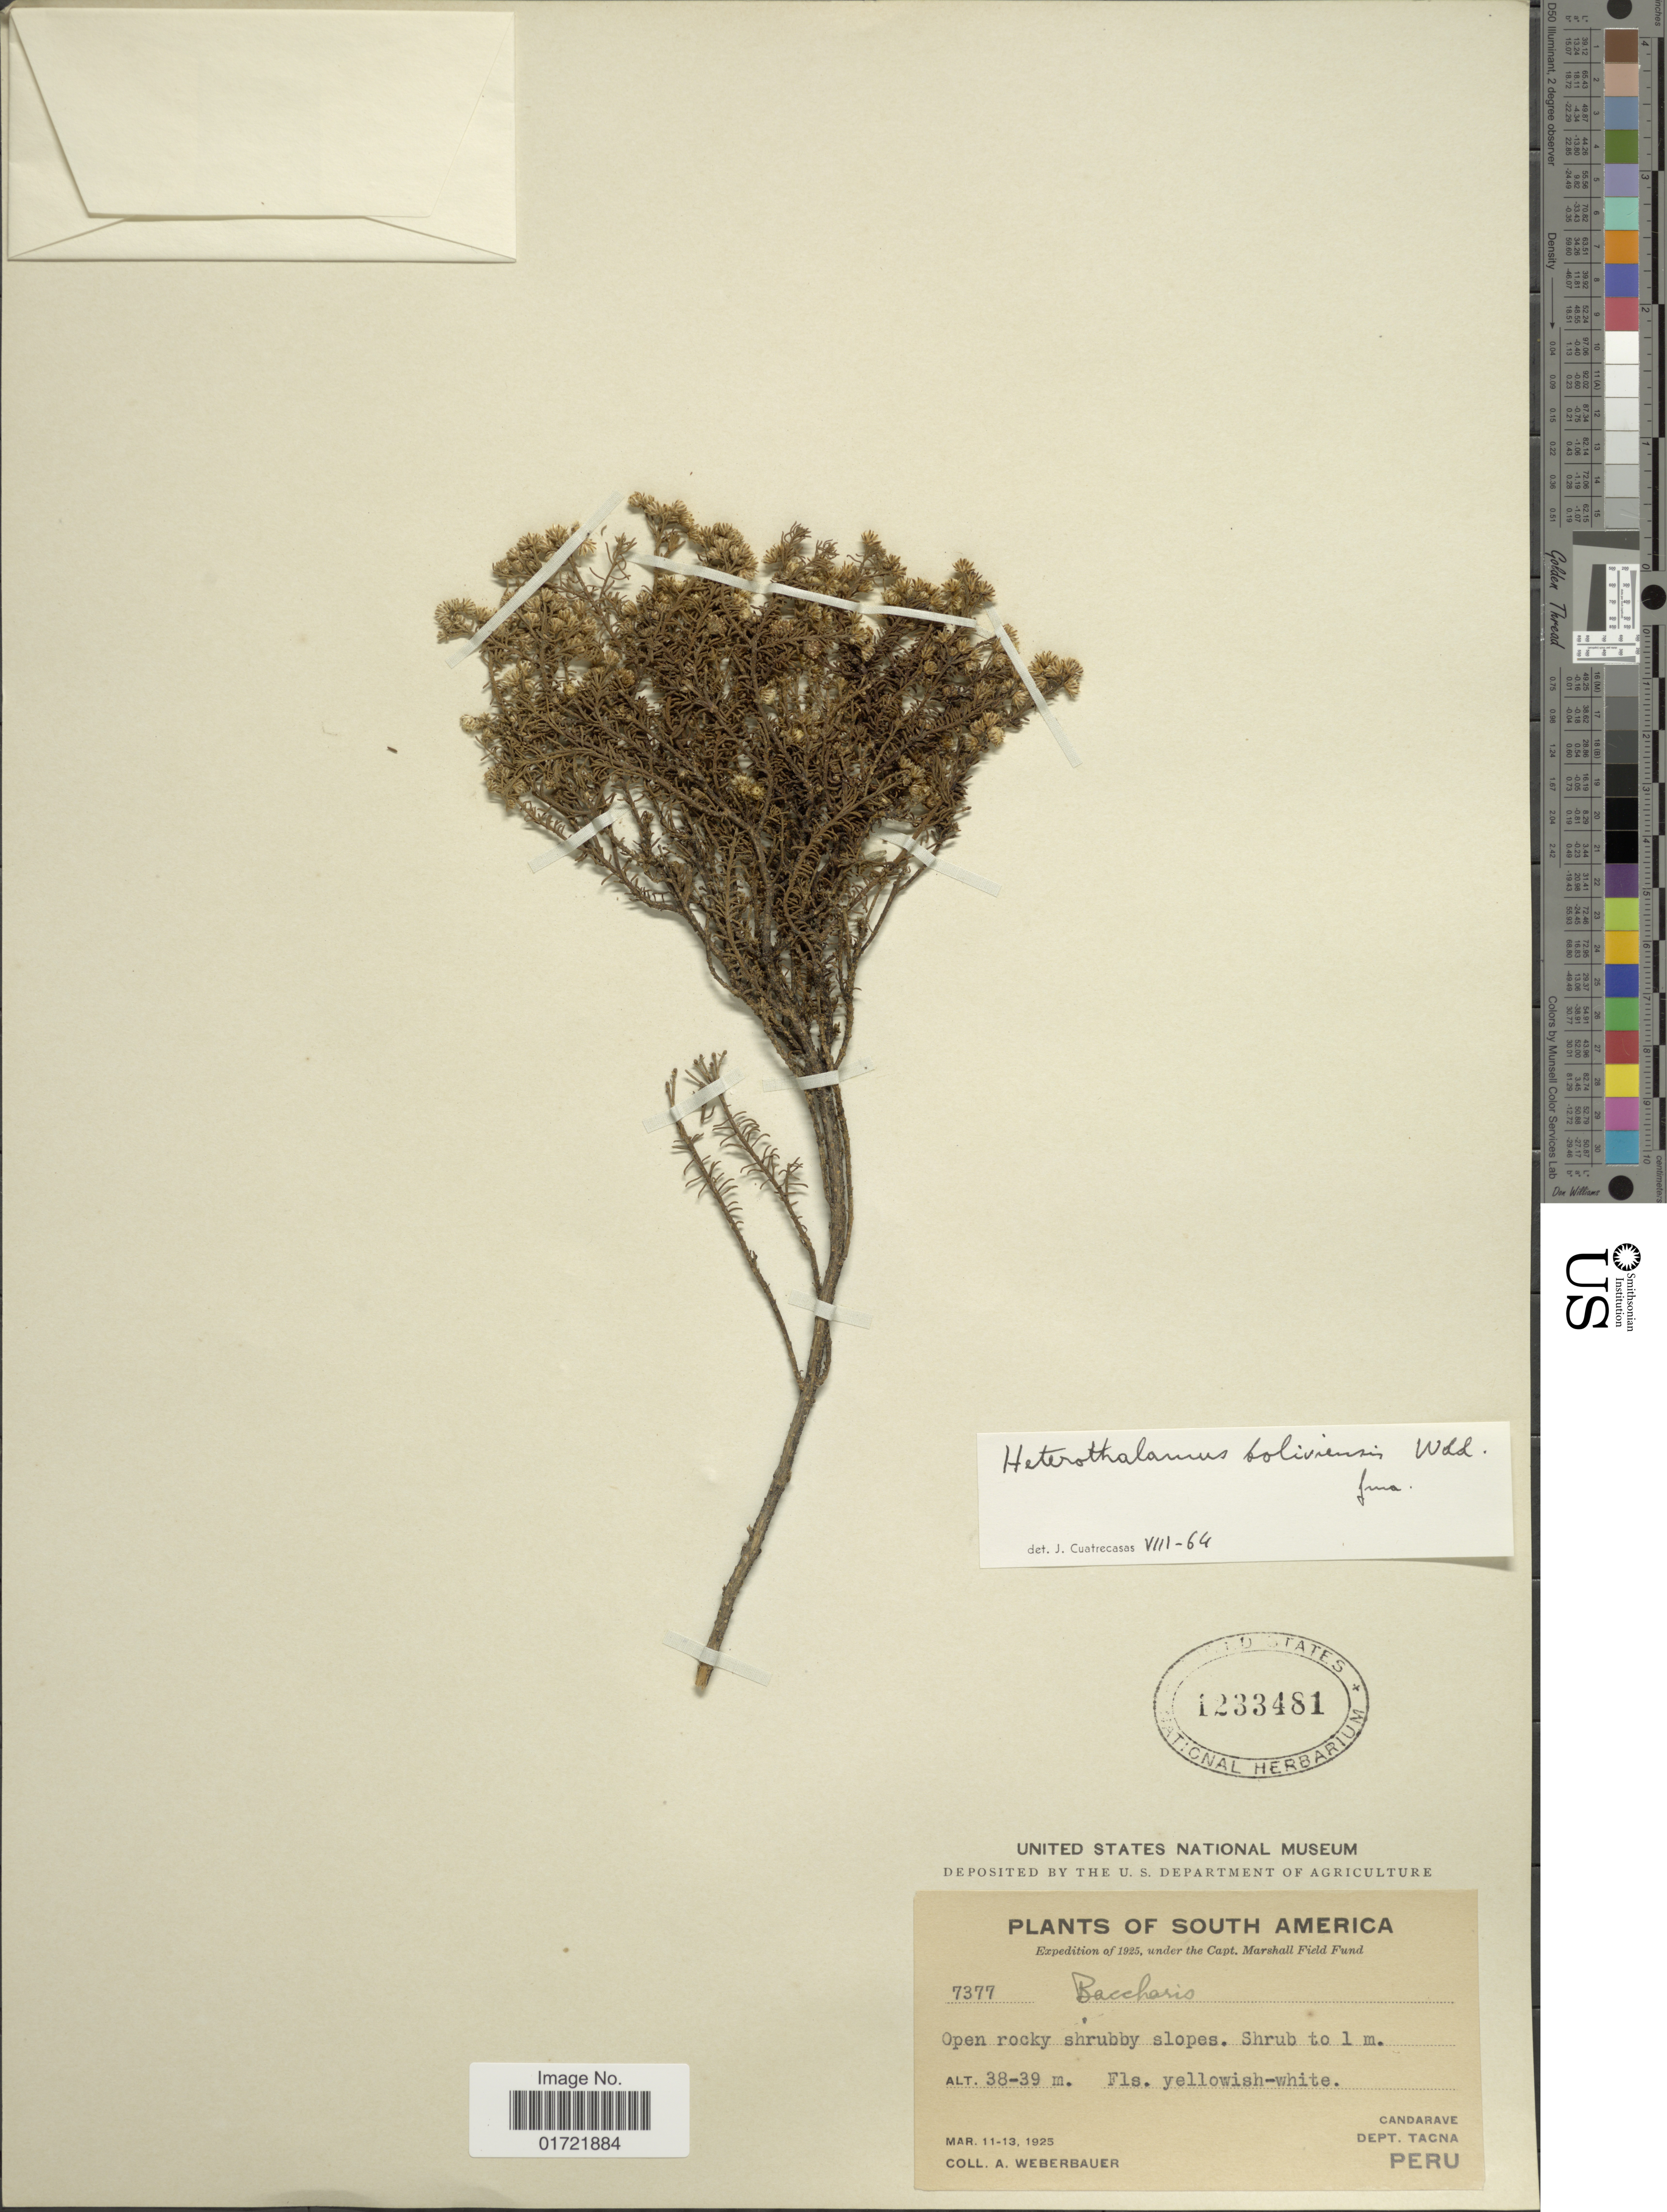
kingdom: Plantae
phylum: Tracheophyta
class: Magnoliopsida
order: Asterales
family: Asteraceae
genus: Baccharis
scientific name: Baccharis bolivensis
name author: (Wedd.) Cabrera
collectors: A. Weberbauer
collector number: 7377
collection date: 1925-03-11/1925-03-13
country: Peru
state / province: Tacna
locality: Candarave.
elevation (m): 38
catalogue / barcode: US 1233481